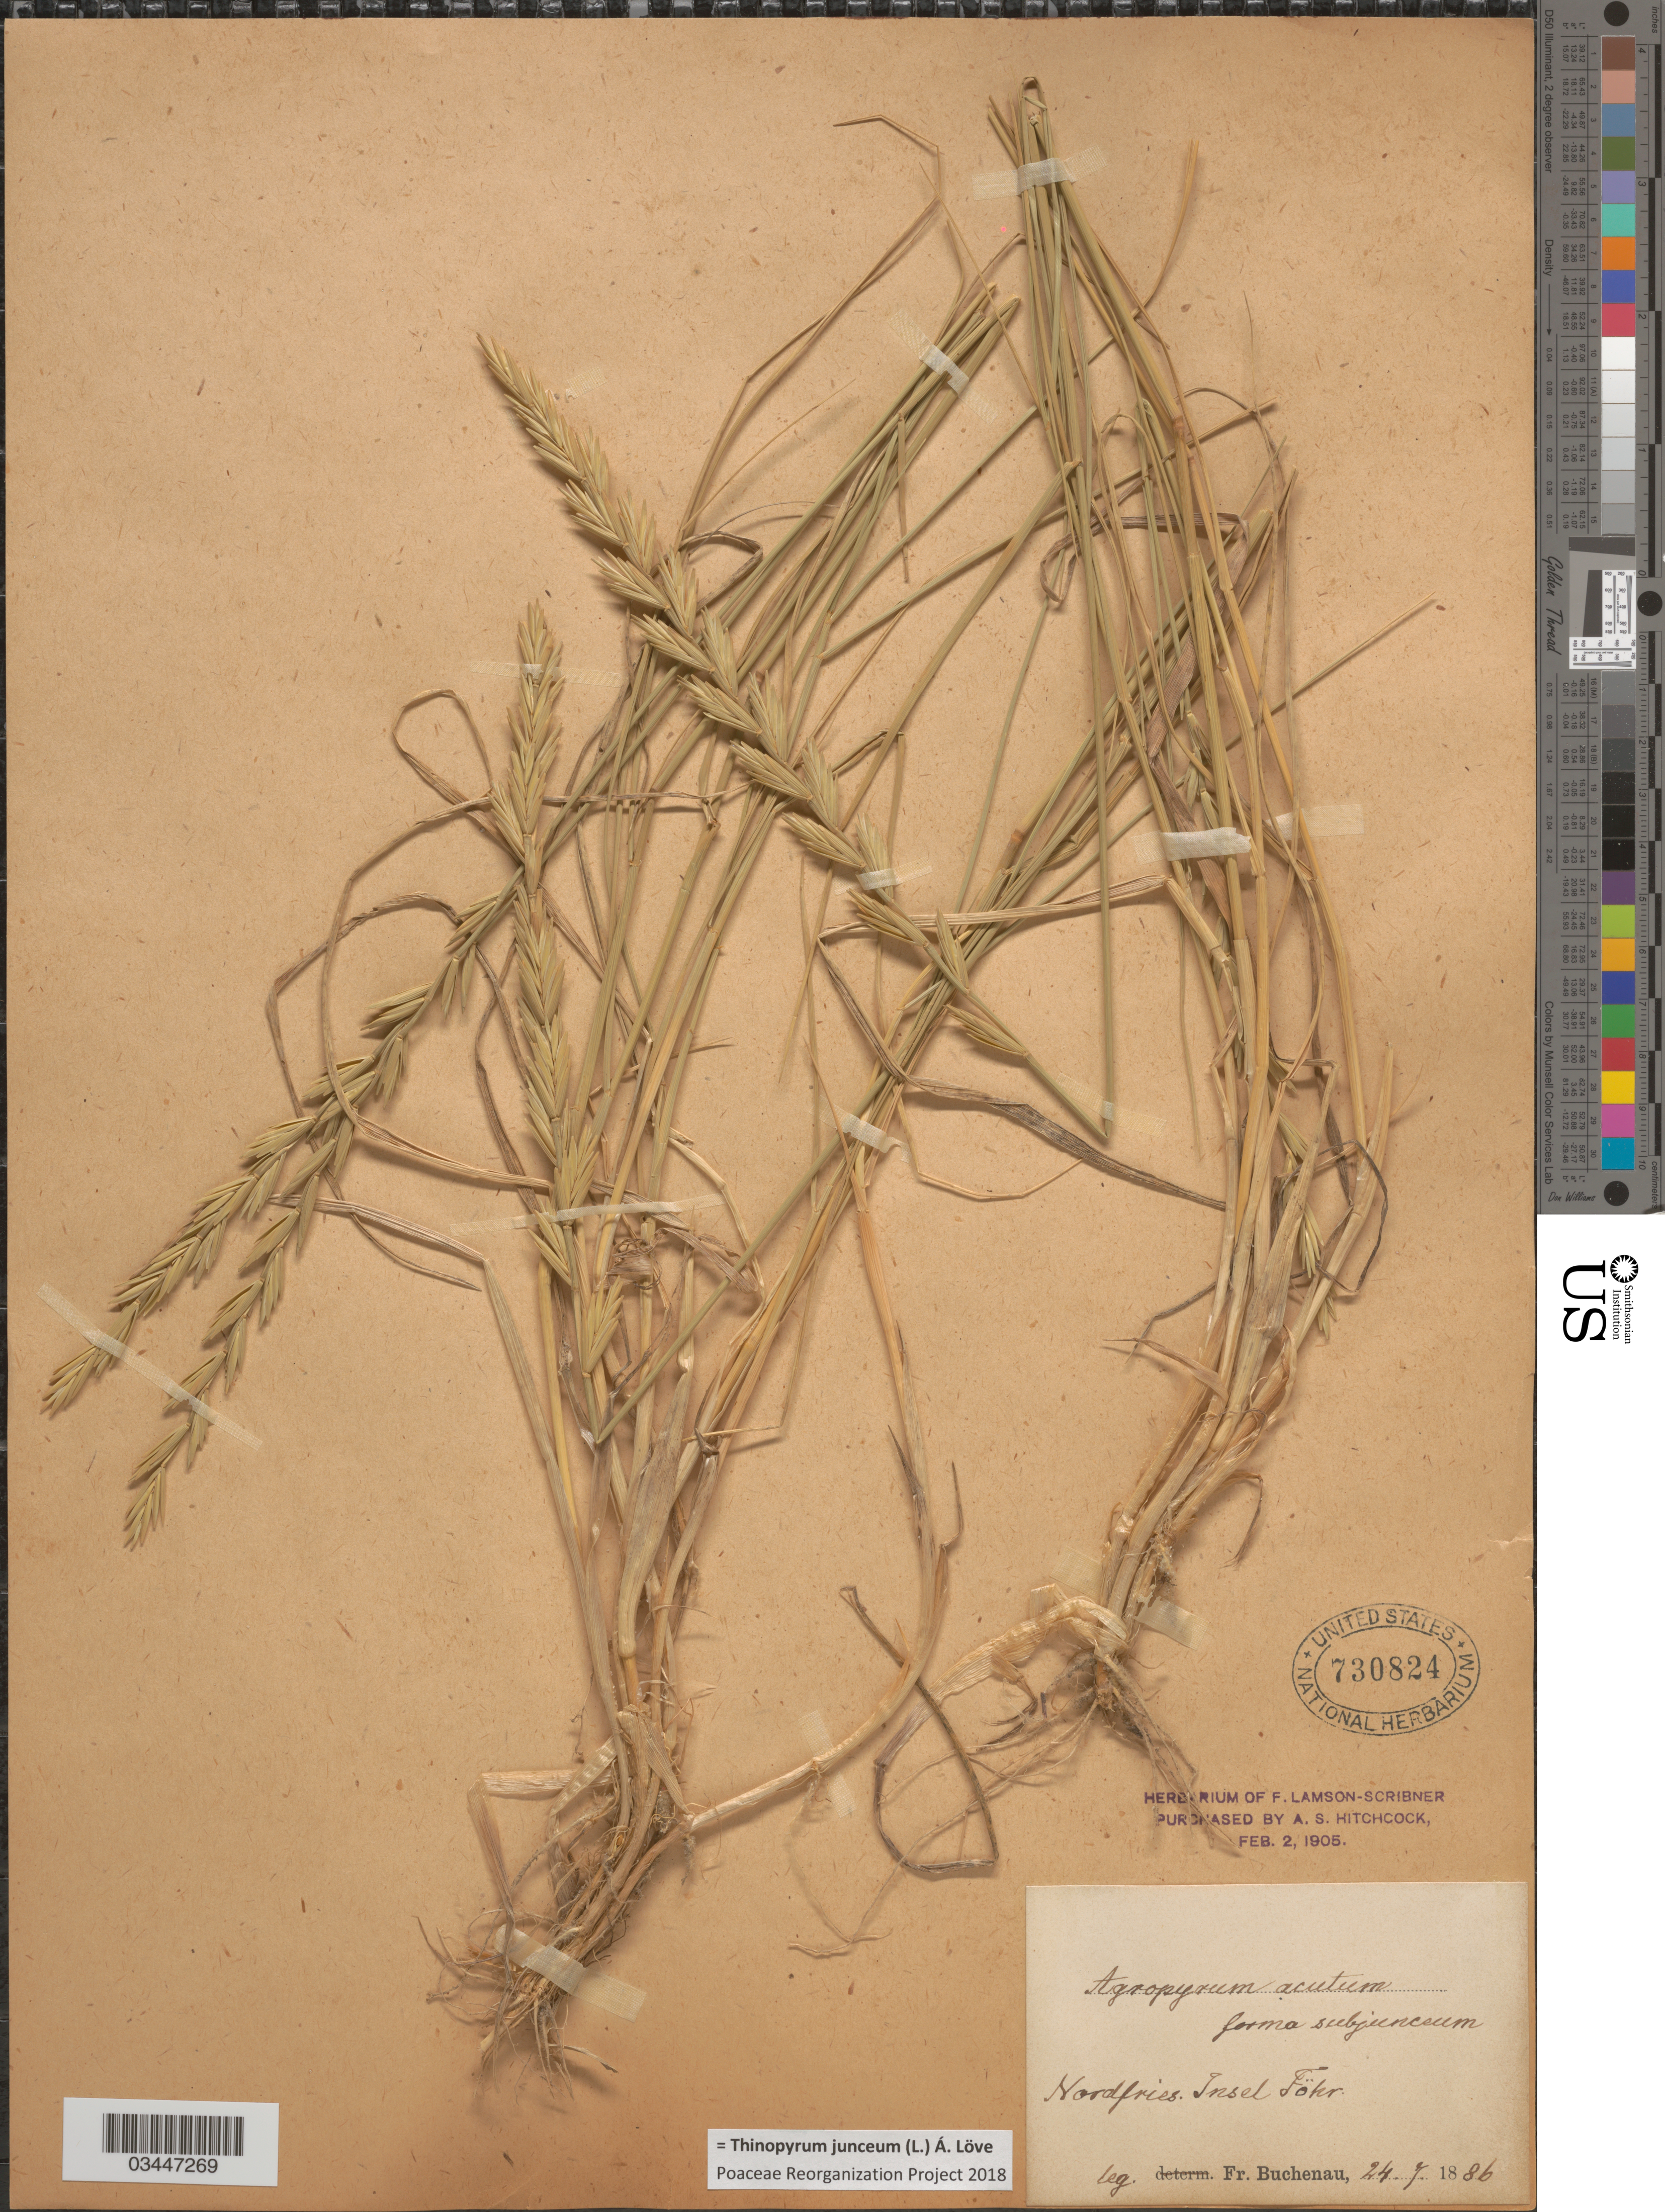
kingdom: Plantae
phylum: Tracheophyta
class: Liliopsida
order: Poales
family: Poaceae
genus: Thinopyrum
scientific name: Thinopyrum junceum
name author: (L.) Á. Löve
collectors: F. Buchenau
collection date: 1886-07-24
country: Germany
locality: Nordfries. Insel Föhr.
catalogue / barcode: US 730824